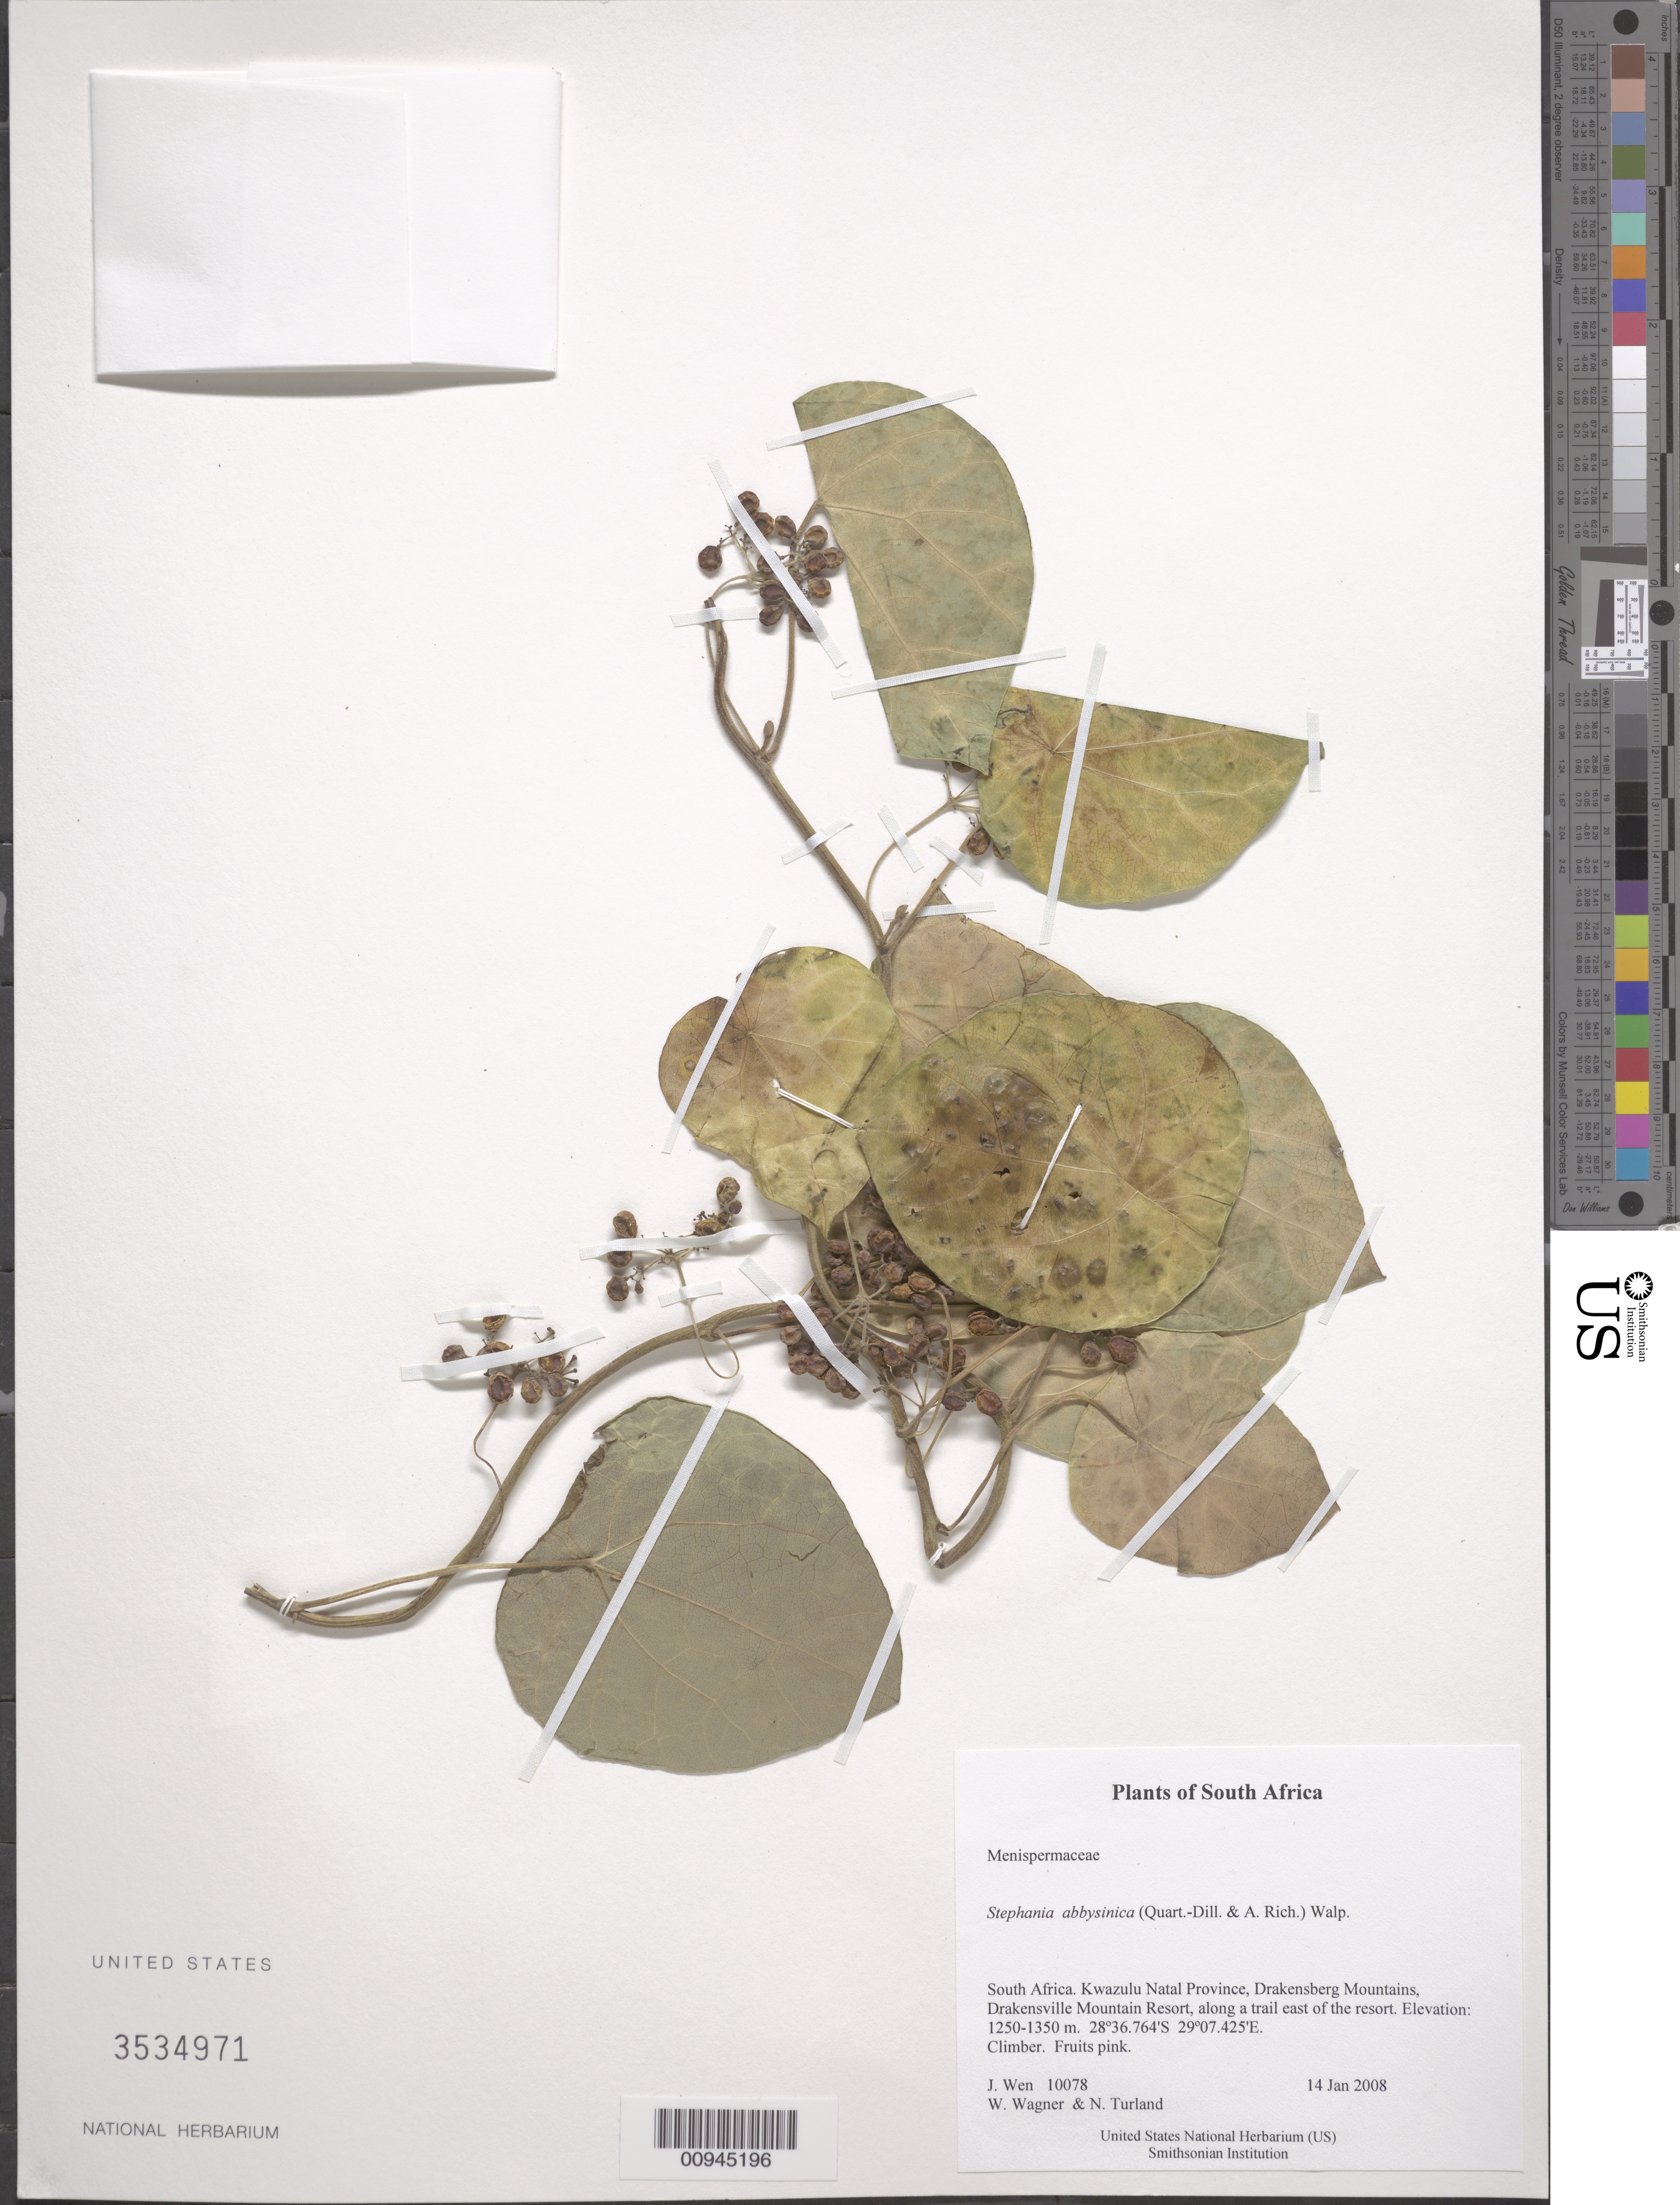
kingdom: Plantae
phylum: Tracheophyta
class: Magnoliopsida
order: Ranunculales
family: Menispermaceae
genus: Stephania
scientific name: Stephania abyssinica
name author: (Quart.-Dill. & A. Rich.) Walp.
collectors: J. Wen, W. L. Wagner & N. Turland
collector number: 10078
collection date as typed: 14 Jan 2008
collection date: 2008-01-14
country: South Africa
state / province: KwaZulu-Natal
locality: KwaZulu Natal Province, Drakensberg Mountains, Drakensville Mountain Resort, along a trail east of the resort.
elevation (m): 1250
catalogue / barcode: US 3534971